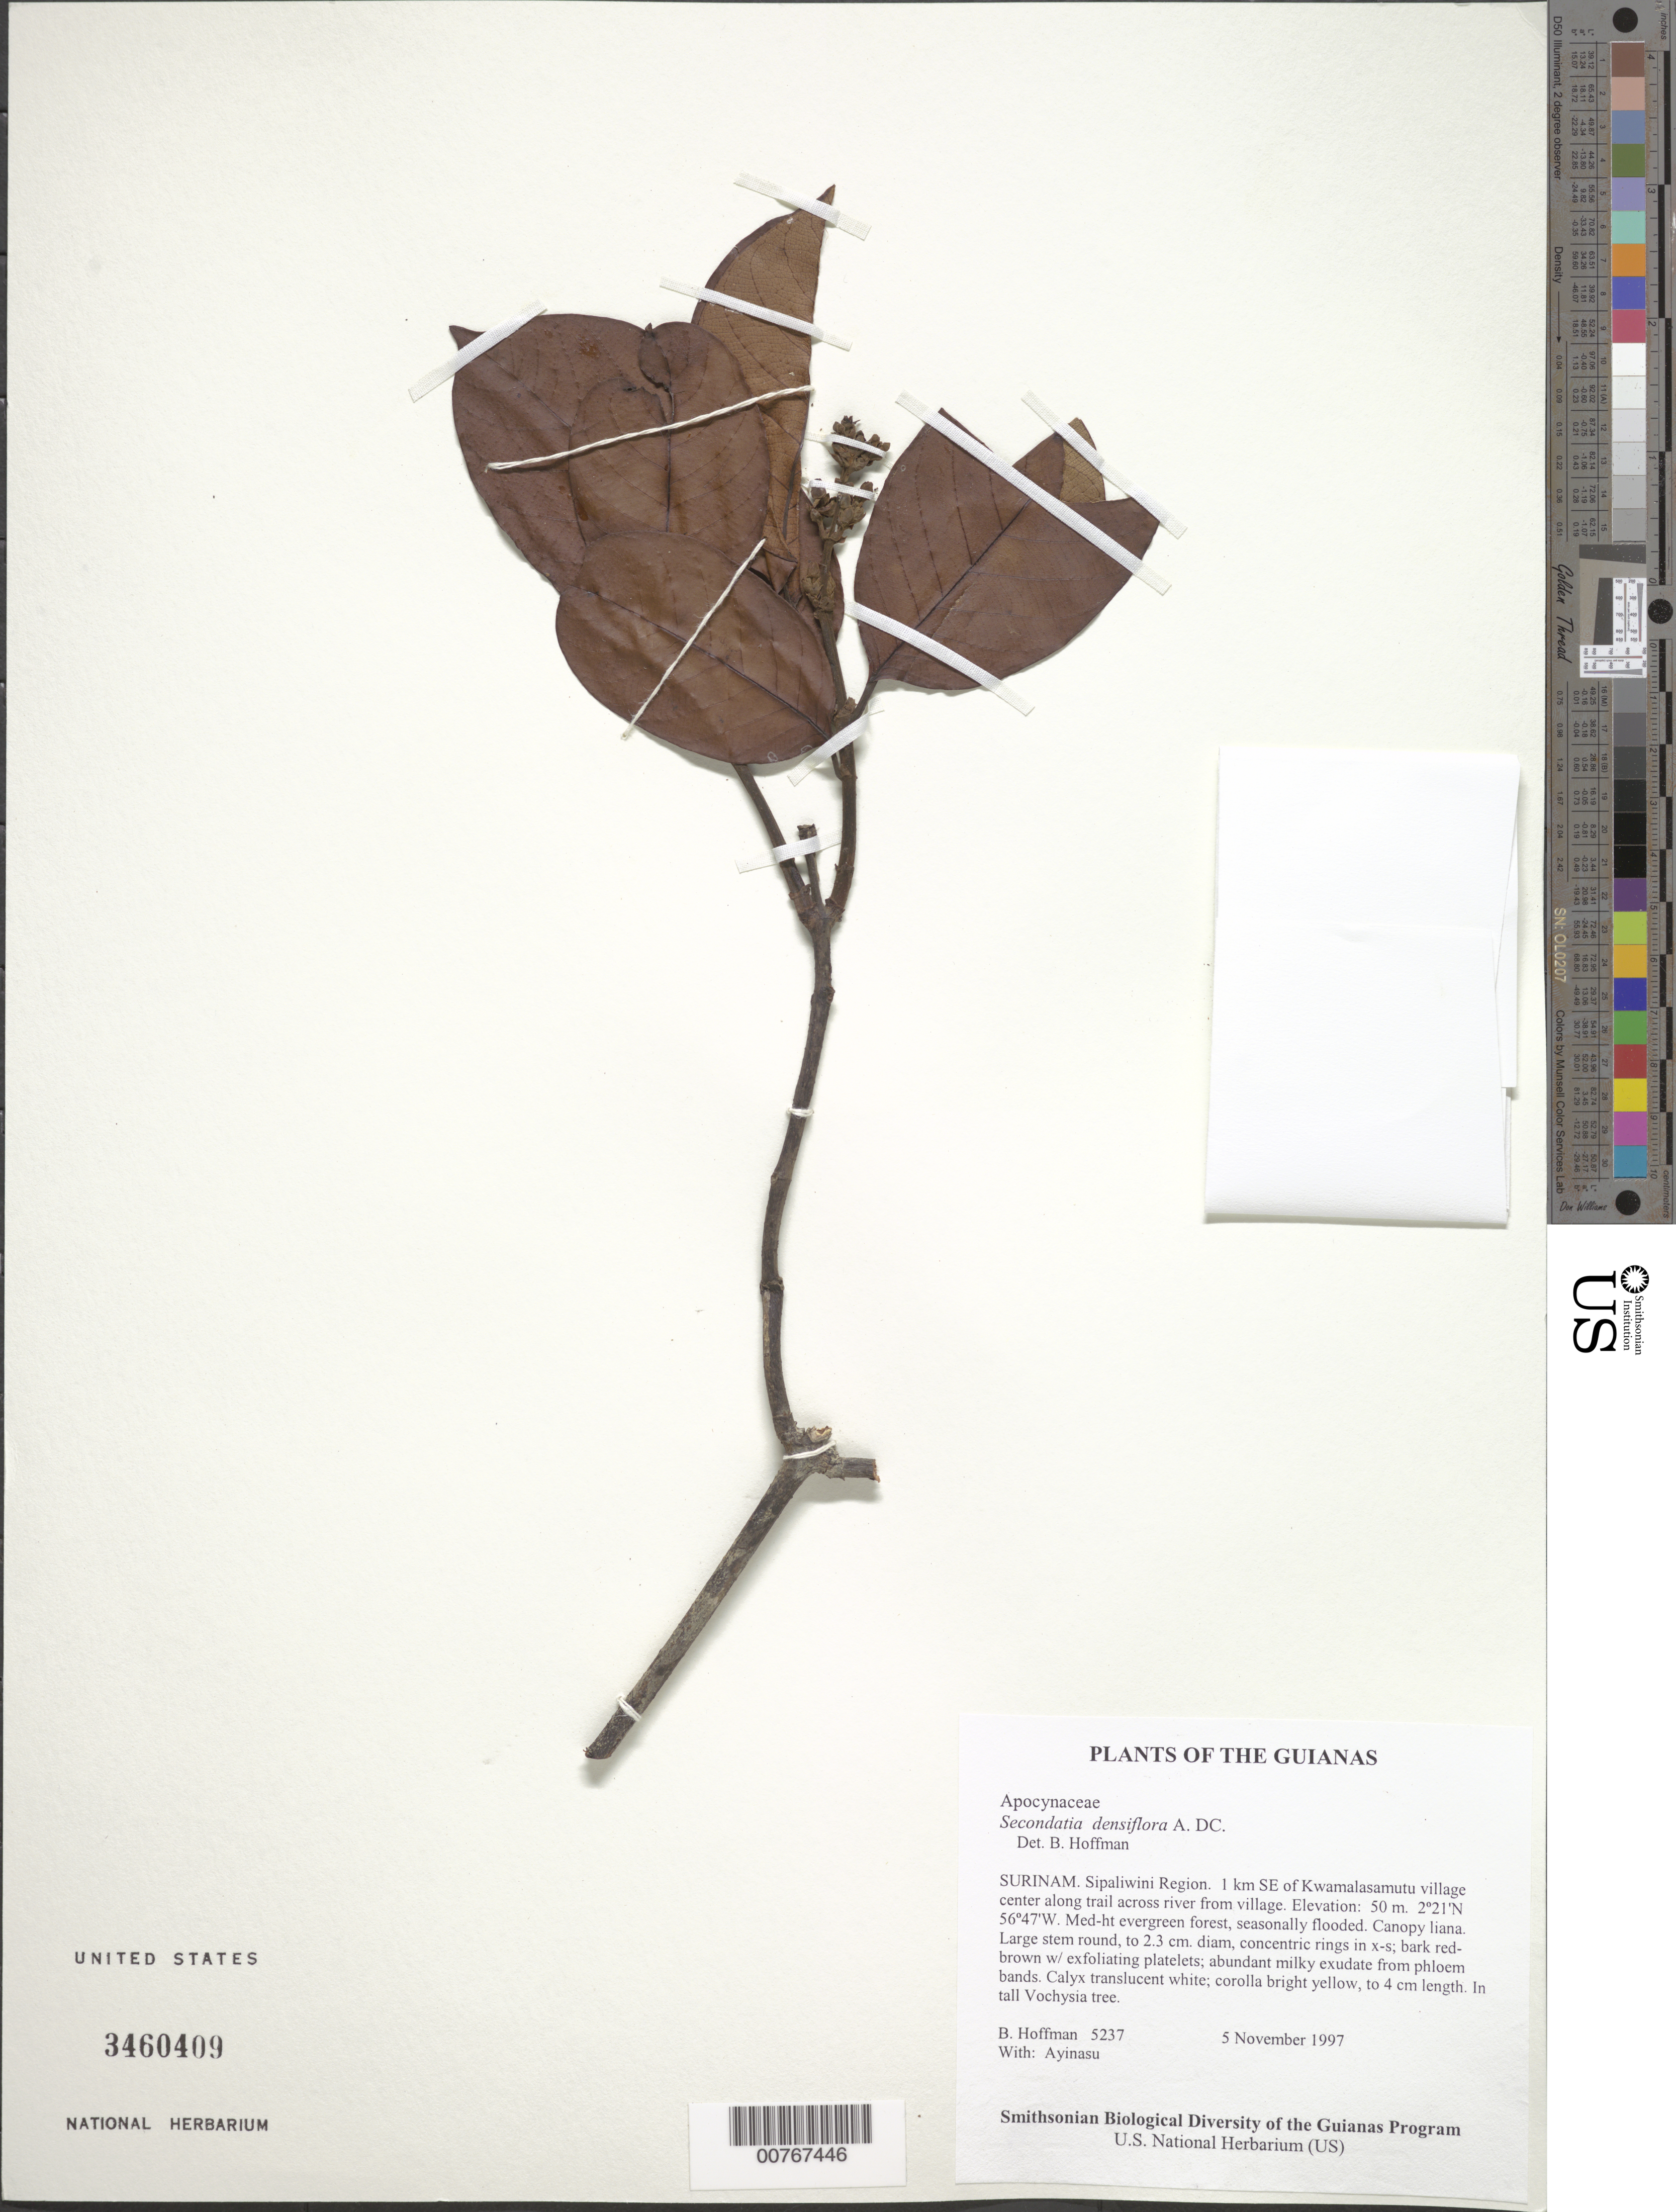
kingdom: Plantae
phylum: Tracheophyta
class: Magnoliopsida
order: Gentianales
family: Apocynaceae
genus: Secondatia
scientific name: Secondatia densiflora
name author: A. DC.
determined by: Hoffman, Bruce, (US), Smithsonian Institution - National Museum of Natural History (UNITED STATES)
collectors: B. Hoffman & -. Ayinasu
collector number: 5237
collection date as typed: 5 November 1997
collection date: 1997-11-05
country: Suriname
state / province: Sipaliwini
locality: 1 km SE of Kwamalasamutu village center along trail across river from village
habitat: Med-ht evergreen forest, seasonally flooded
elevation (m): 50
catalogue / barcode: US 3460409